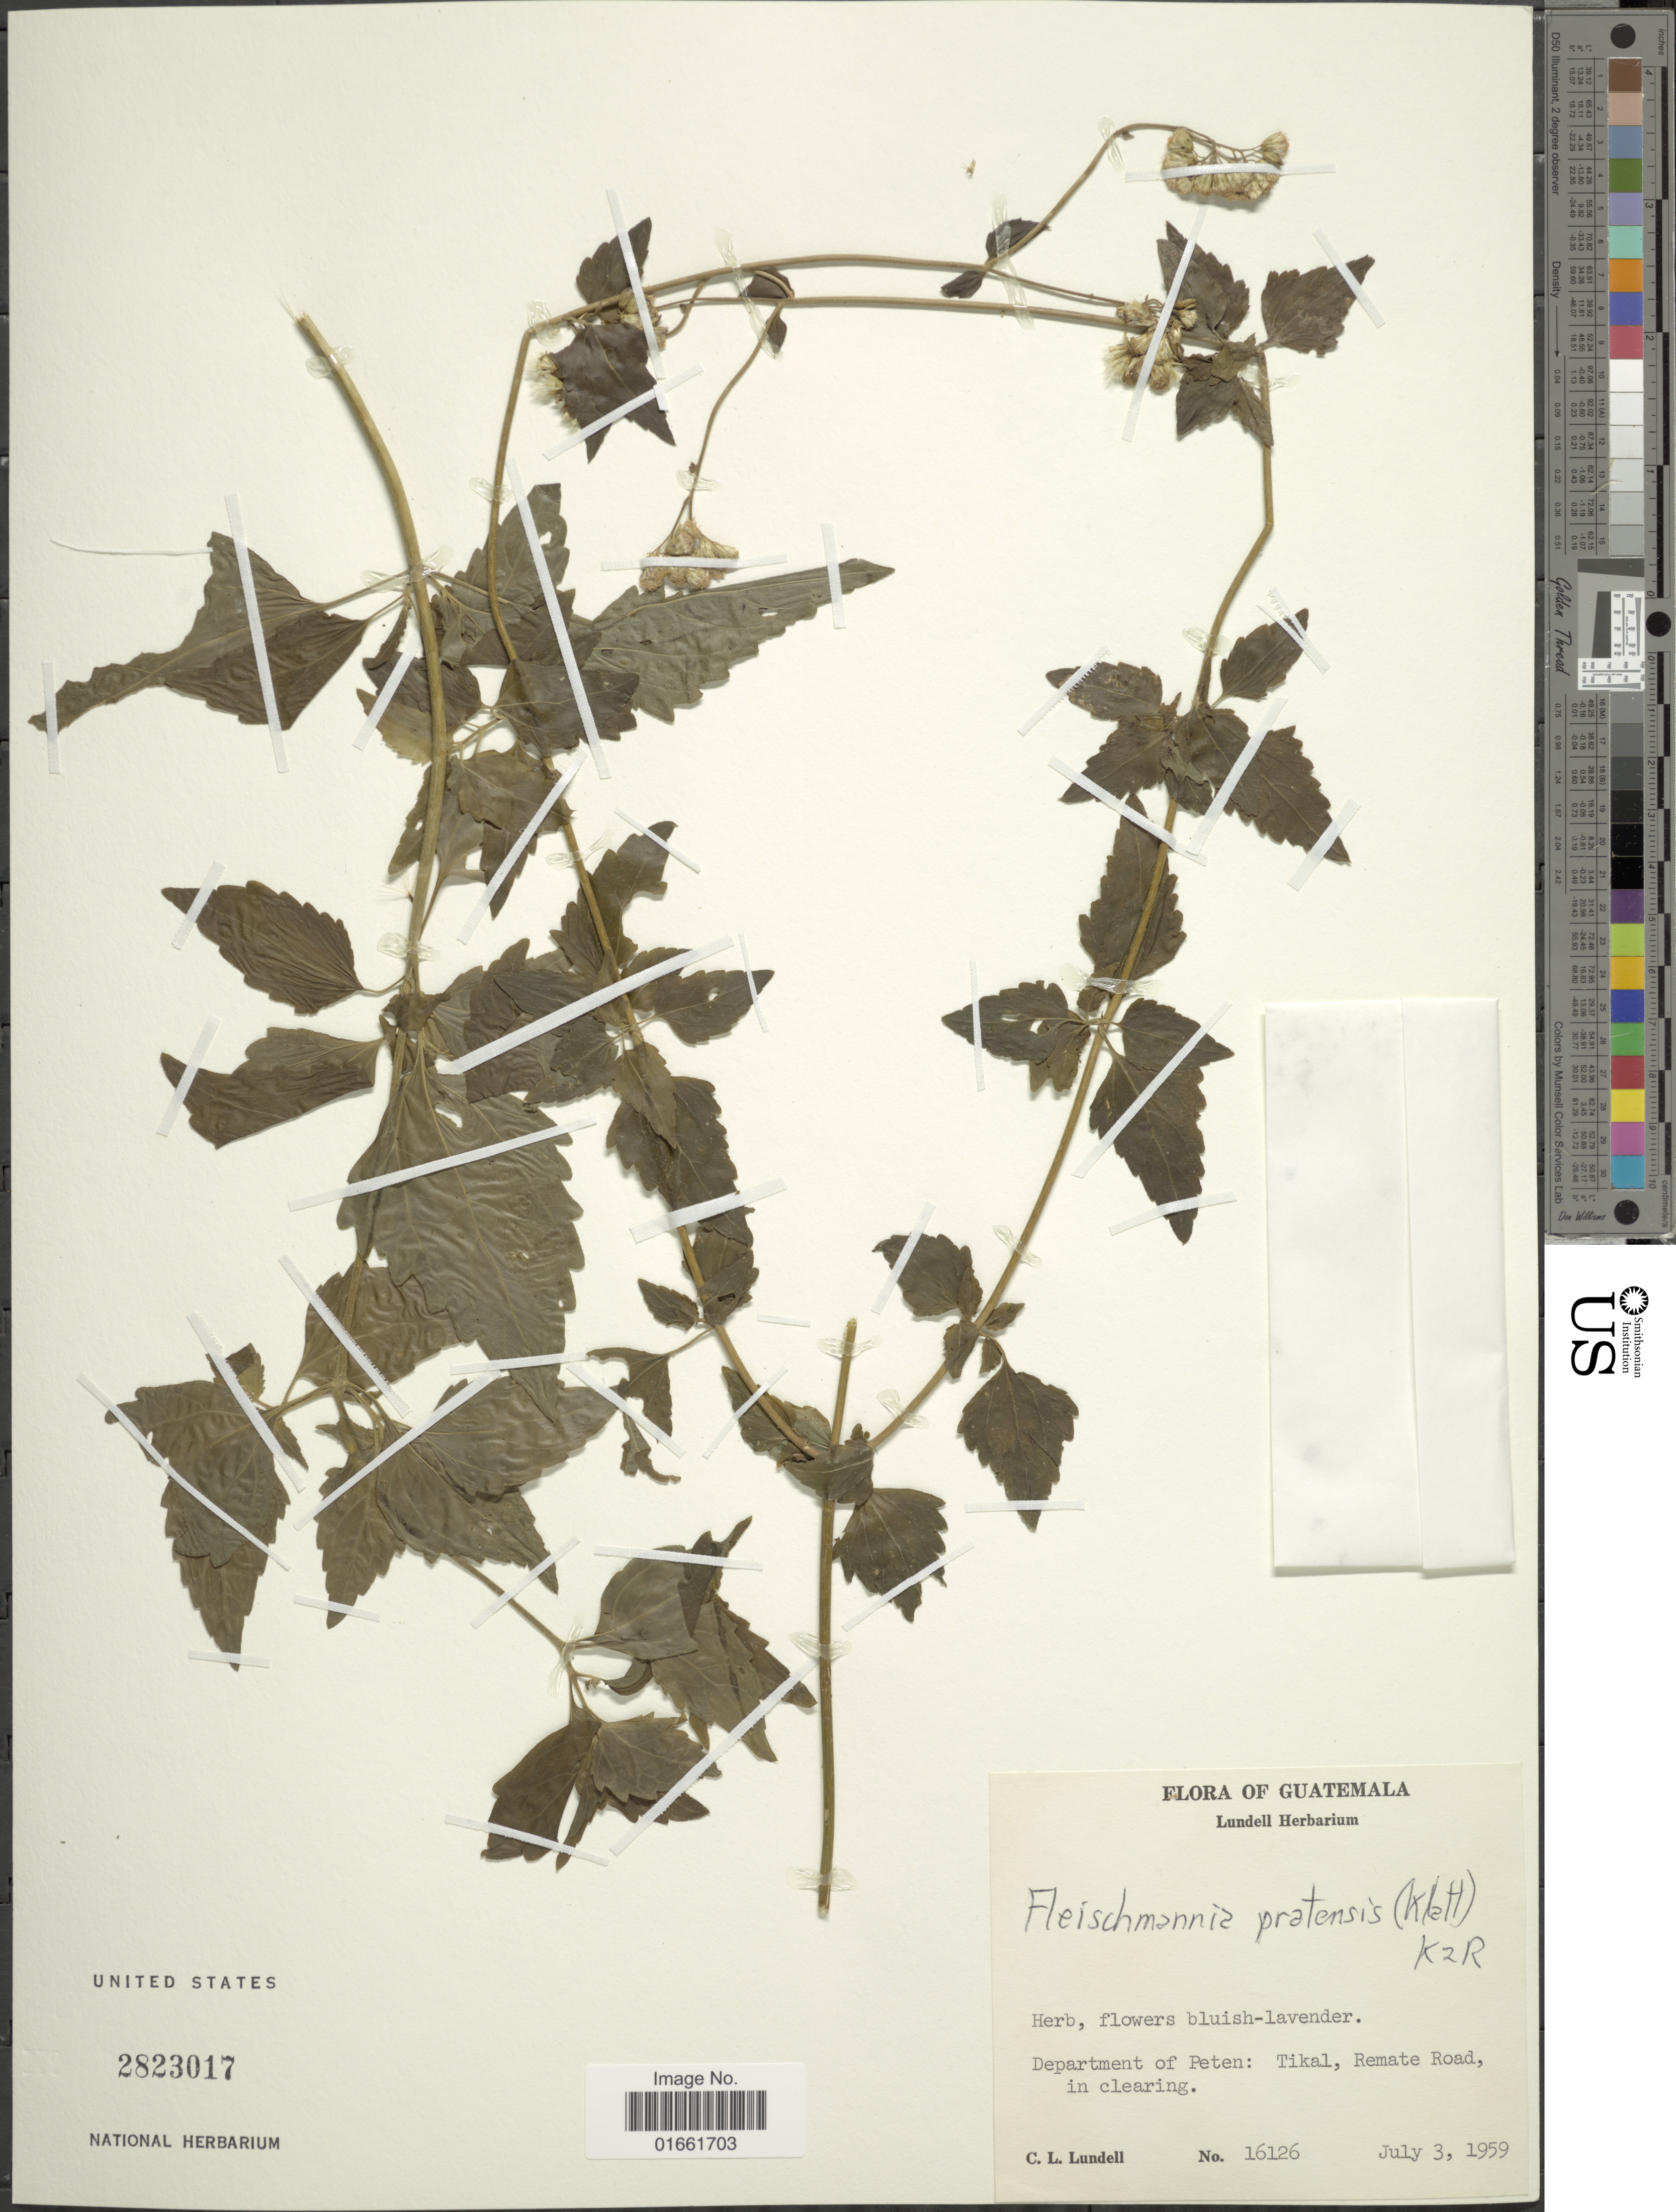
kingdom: Plantae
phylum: Tracheophyta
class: Magnoliopsida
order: Asterales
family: Asteraceae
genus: Fleischmannia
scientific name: Fleischmannia pratensis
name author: (Klatt) R.M. King & H. Rob.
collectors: C. L. Lundell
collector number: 16126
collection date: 1959-07-03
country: Guatemala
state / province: El Petén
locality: Department of Peten, Tikal, Remate Road, in clearing.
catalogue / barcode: US 2823017